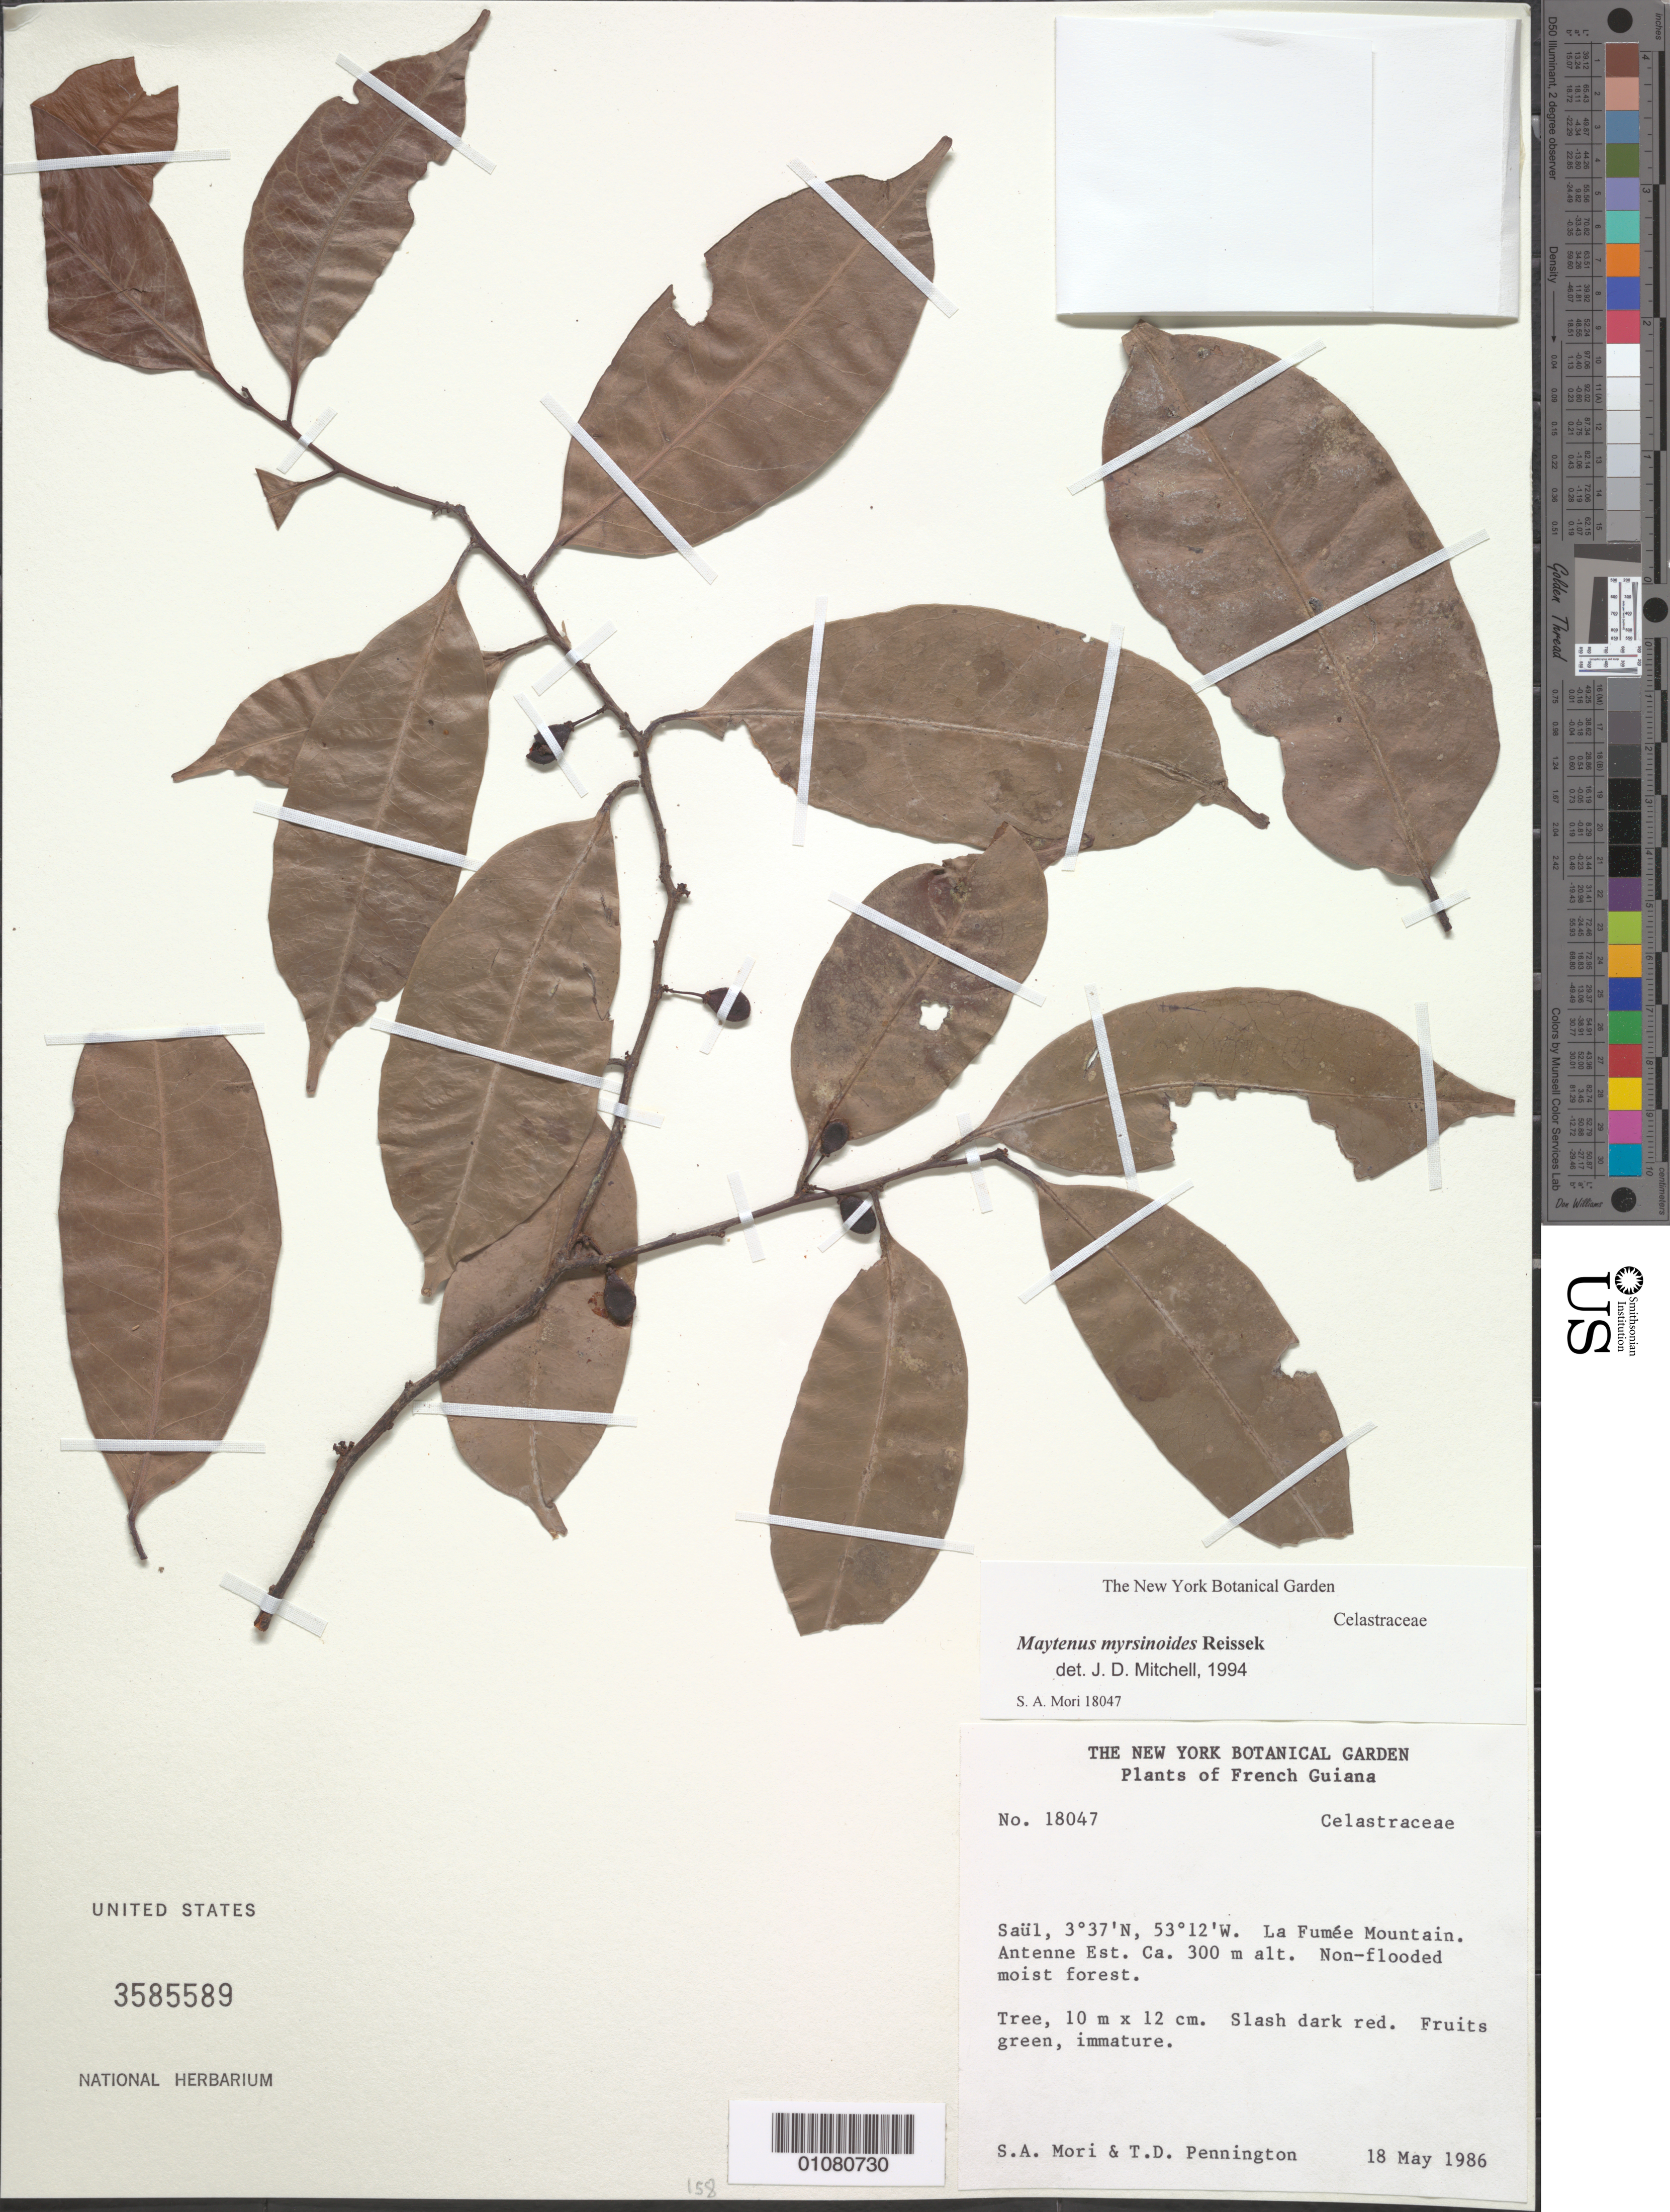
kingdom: Plantae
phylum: Tracheophyta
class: Magnoliopsida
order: Celastrales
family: Celastraceae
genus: Maytenus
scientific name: Maytenus myrsinoides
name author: Reissek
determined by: Mitchell, John D.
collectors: S. Mori & T. D. Pennington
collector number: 18047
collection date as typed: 18-May-86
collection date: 1986-05-18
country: French Guiana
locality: Saül, La Fumée Mountain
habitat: Non-flooded moist forest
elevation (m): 300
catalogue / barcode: US 3585589